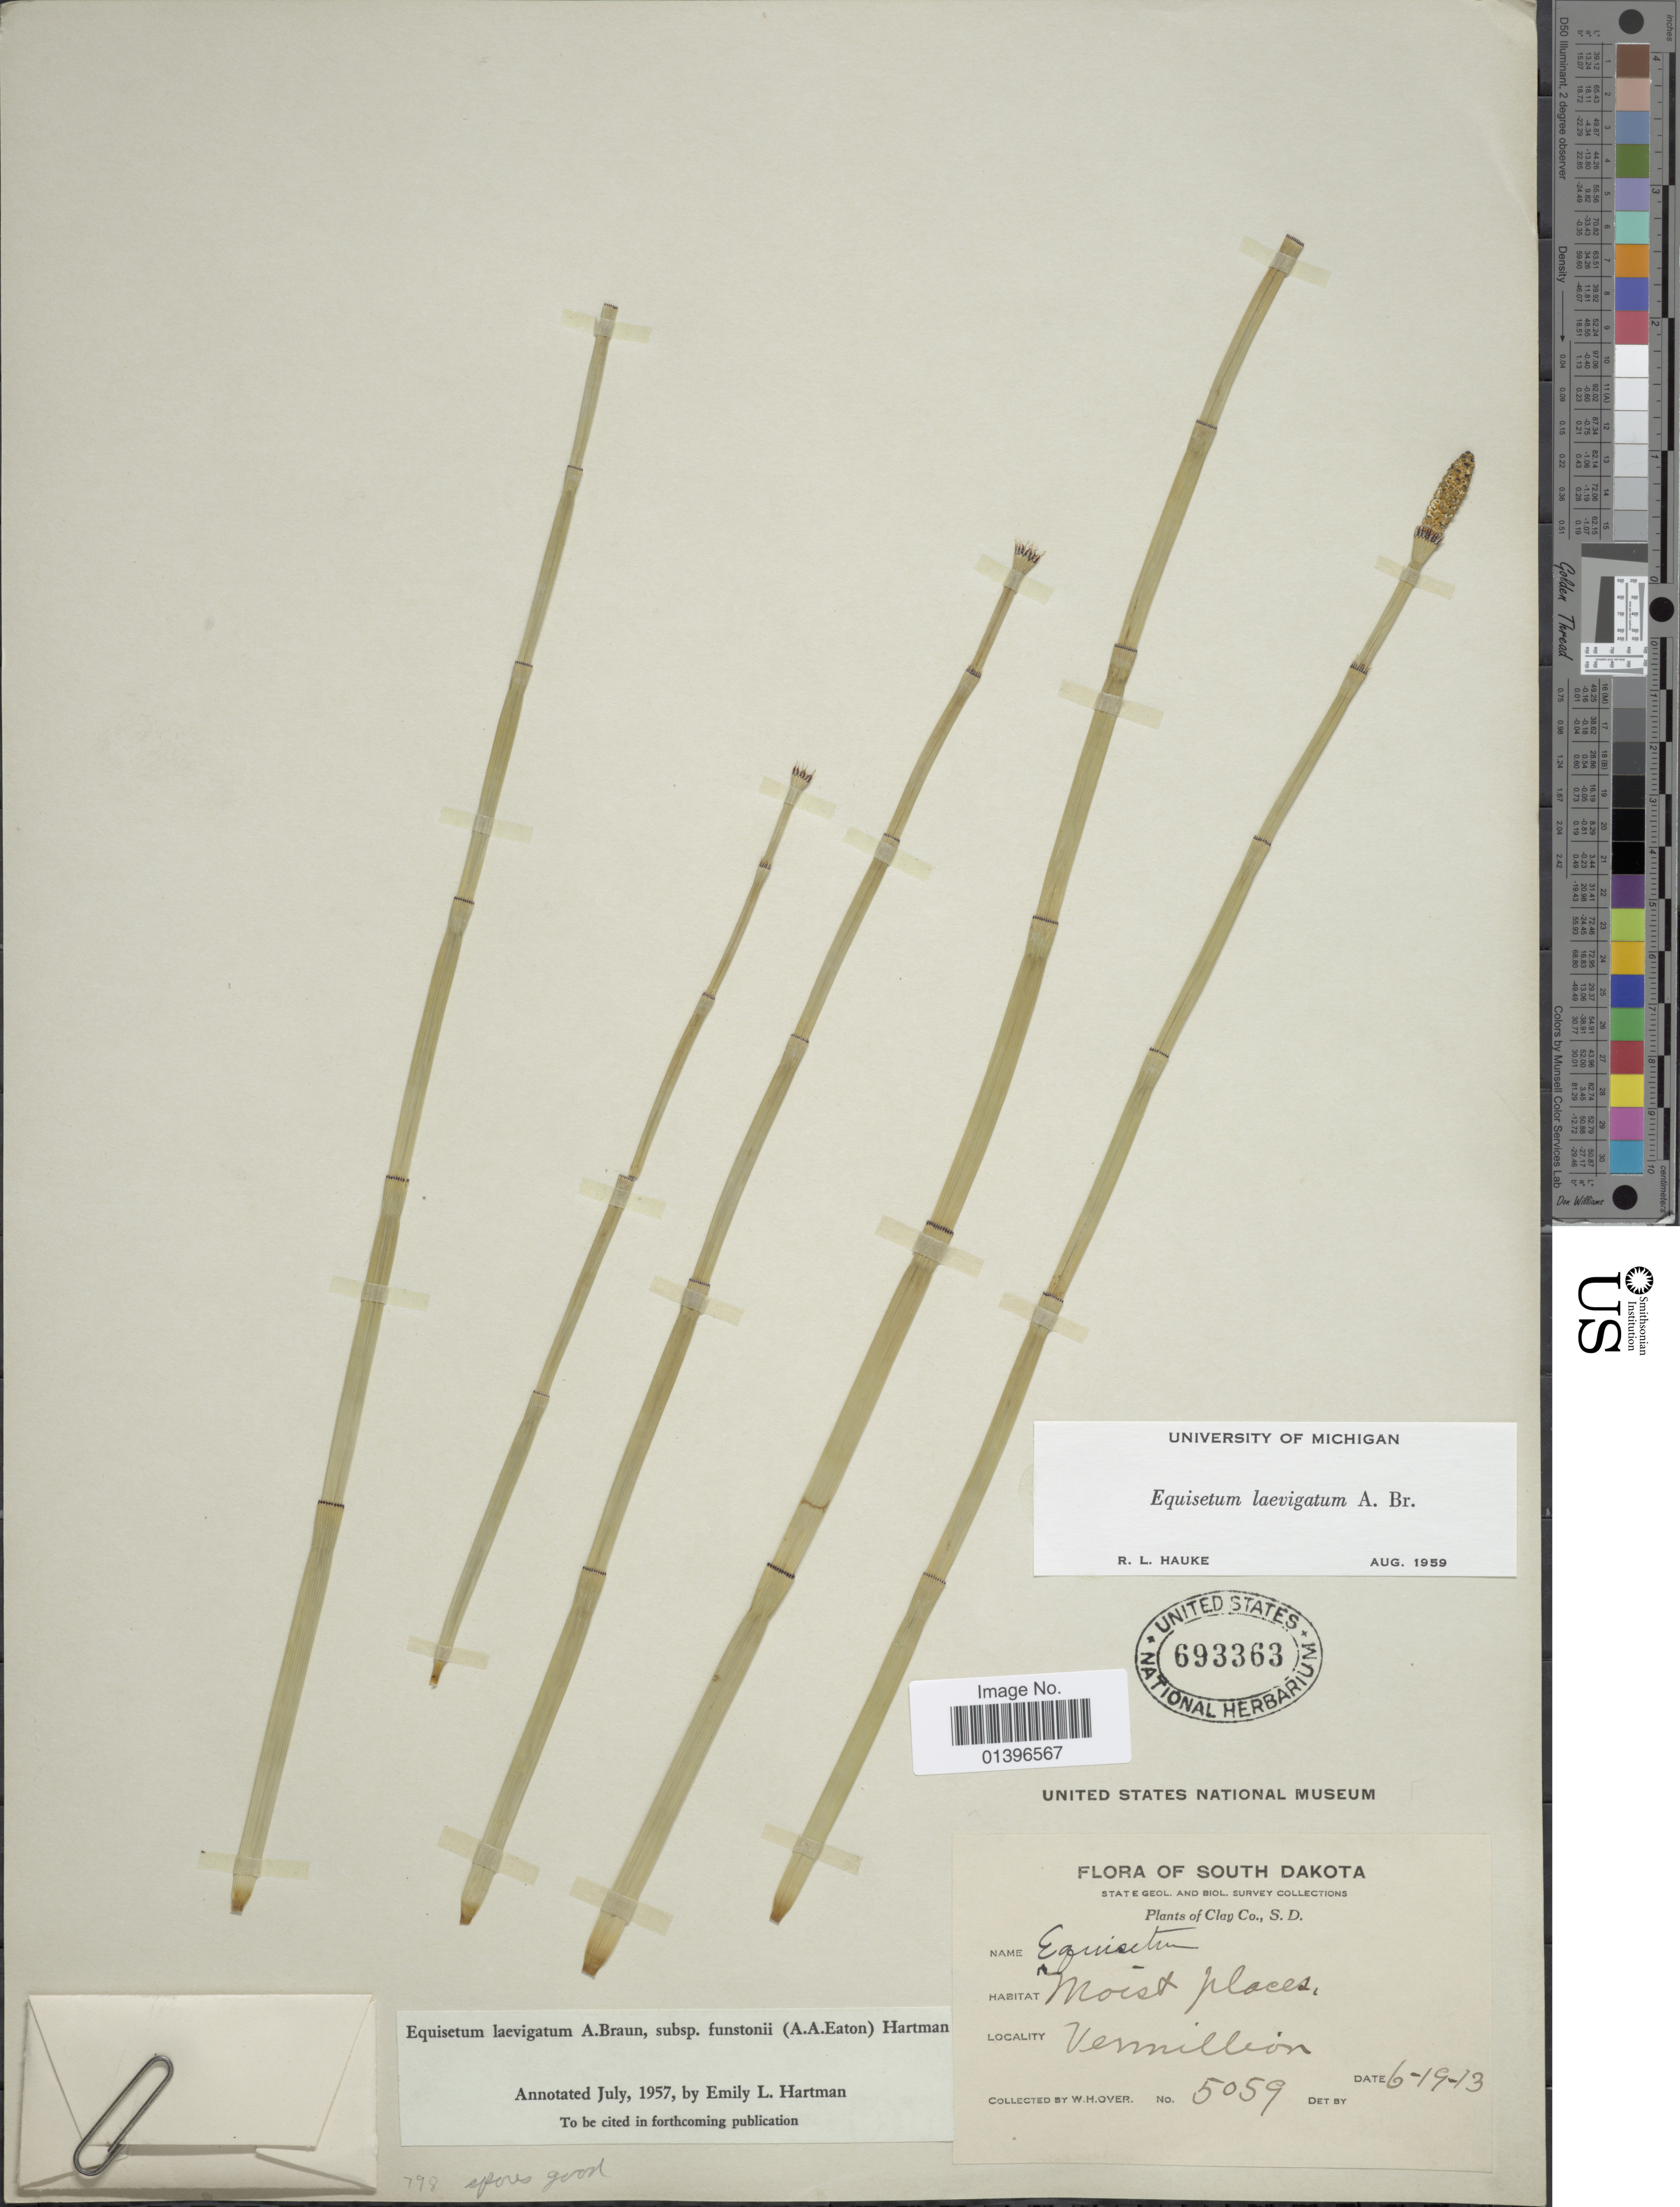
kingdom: Plantae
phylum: Tracheophyta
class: Polypodiopsida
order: Equisetales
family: Equisetaceae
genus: Equisetum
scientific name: Equisetum laevigatum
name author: A. Braun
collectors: W. Over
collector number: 5059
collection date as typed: Transcribed d/m/y: 19/6/13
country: United States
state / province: South Dakota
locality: Clay Co. Vermillion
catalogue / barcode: US 693363